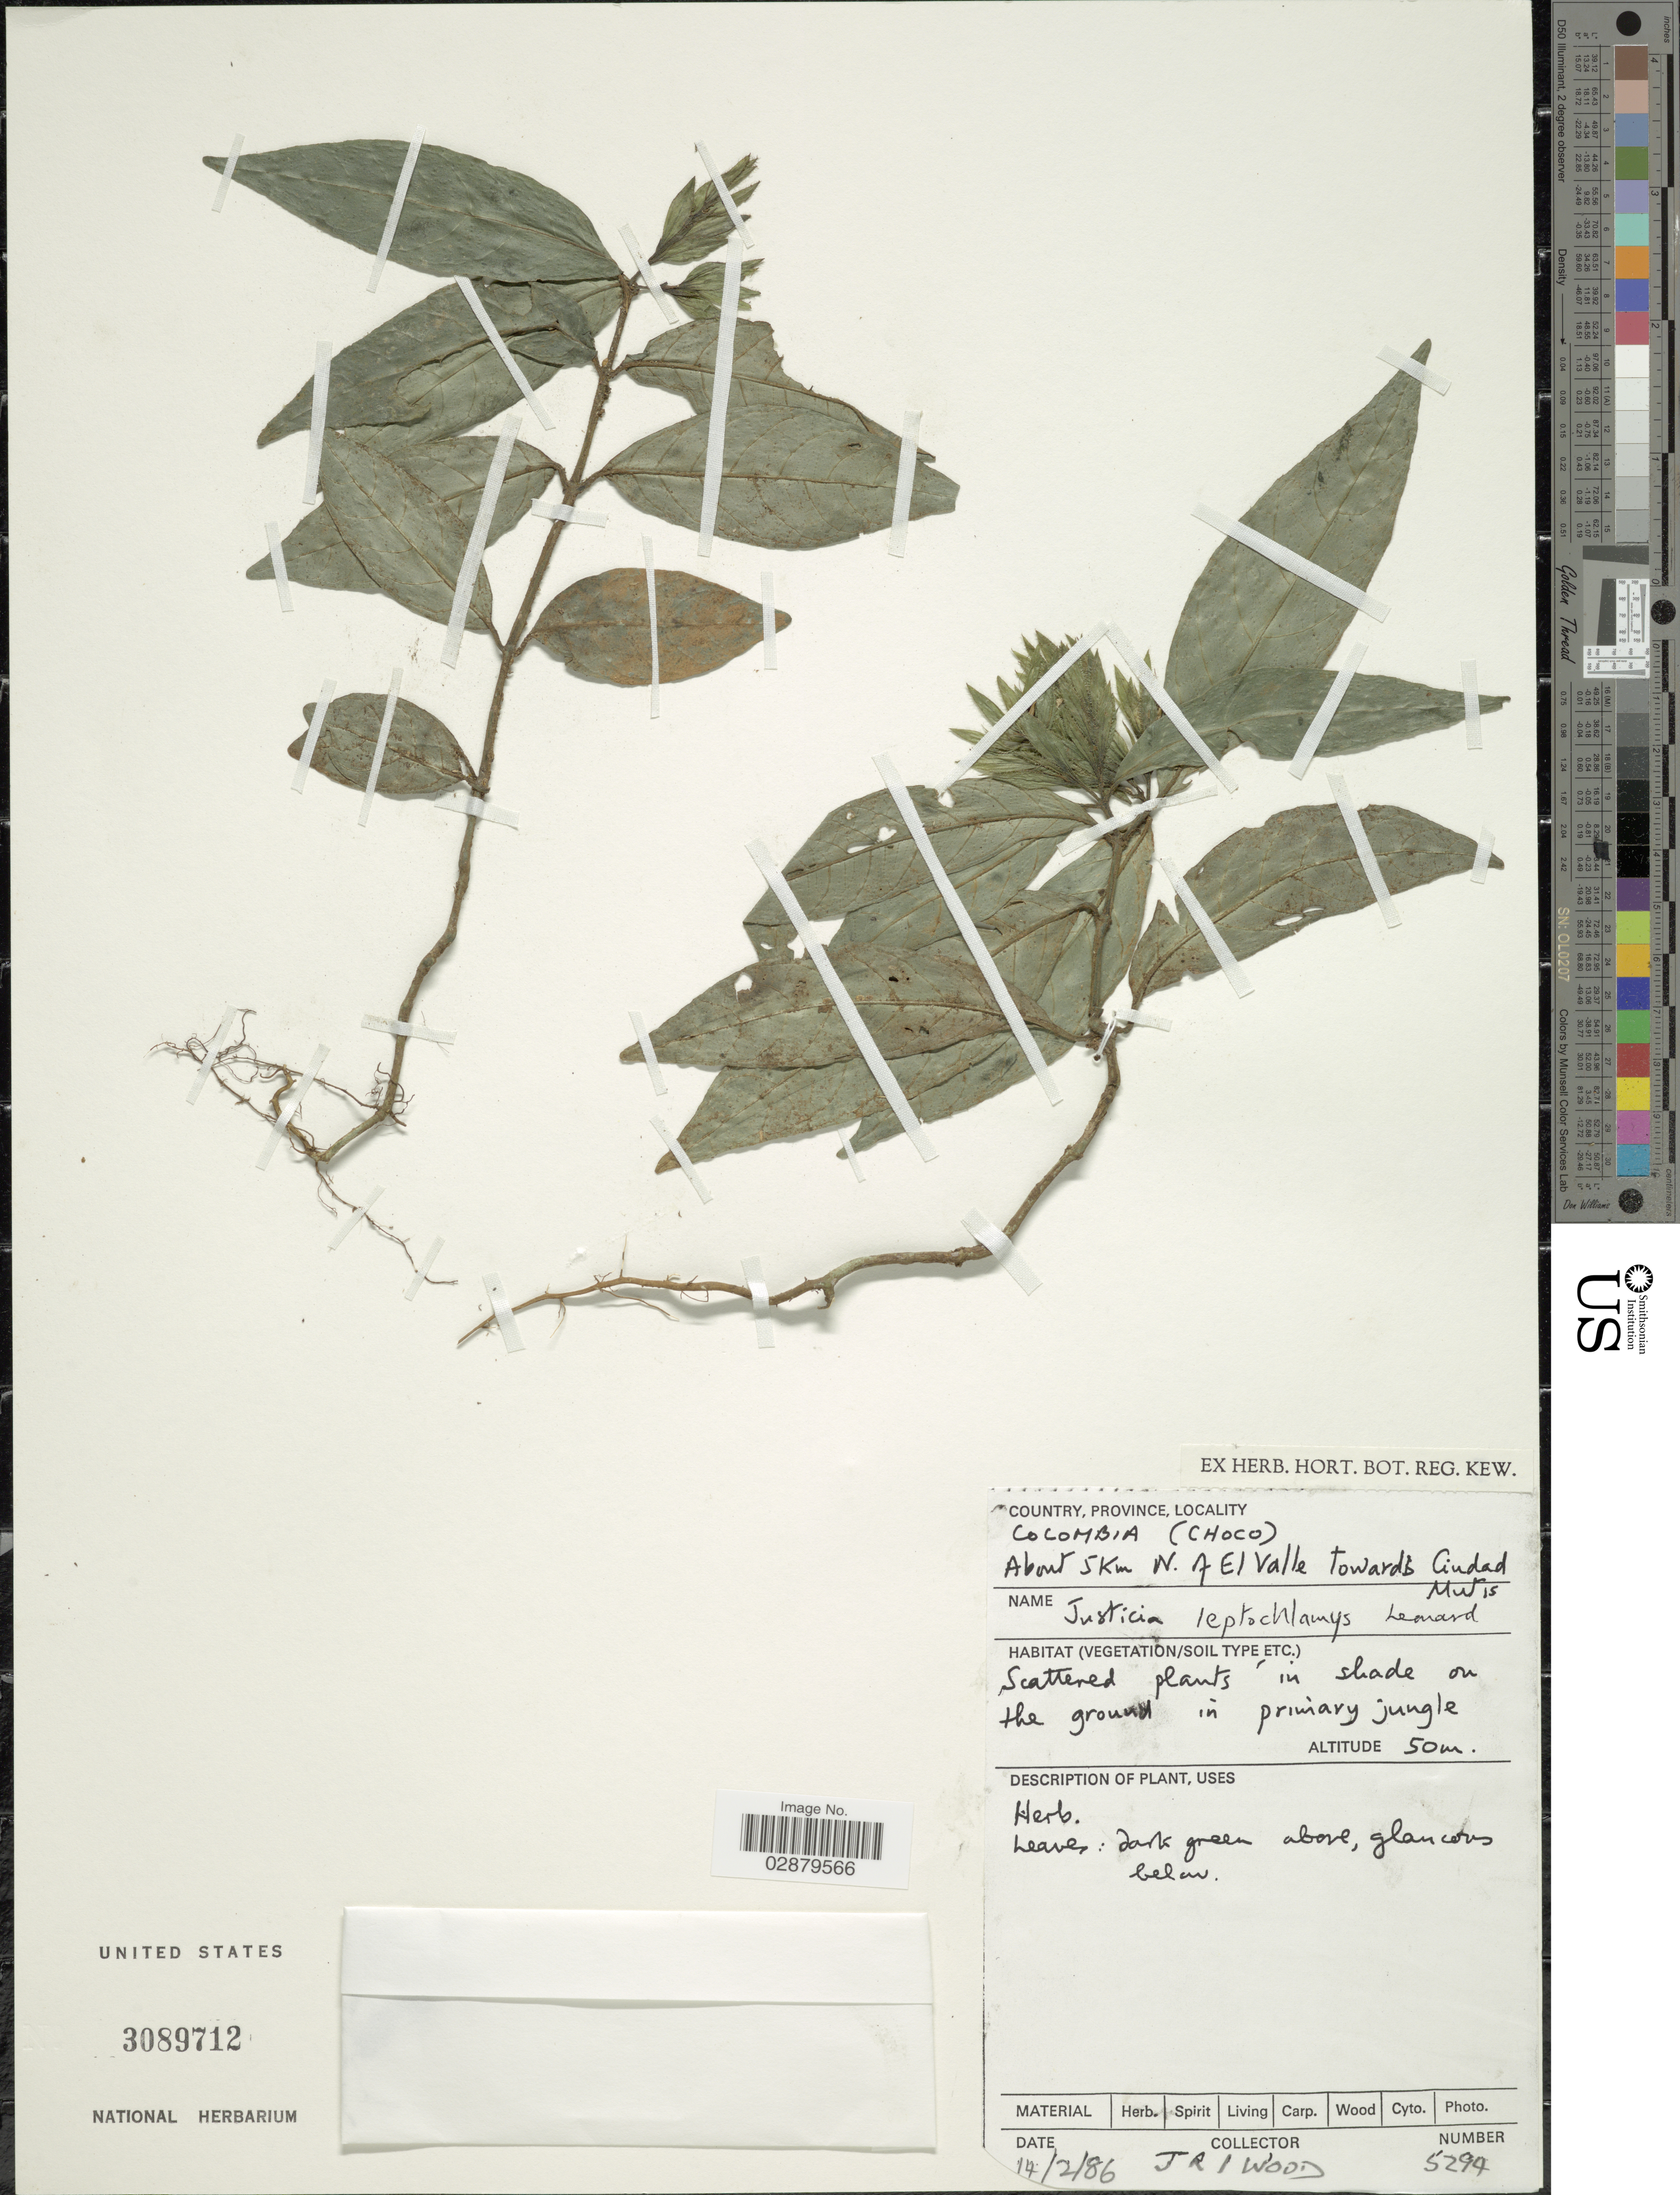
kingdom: Plantae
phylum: Tracheophyta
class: Magnoliopsida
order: Lamiales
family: Acanthaceae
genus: Justicia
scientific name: Justicia leptochlamys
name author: Leonard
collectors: J. R. I. Wood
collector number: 5294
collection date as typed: Transcribed d/m/y: 14/2/86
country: Colombia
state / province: Chocó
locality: About 5 km N. of El Valle towards Ciudad Mutis.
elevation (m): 50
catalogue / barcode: US 3089712